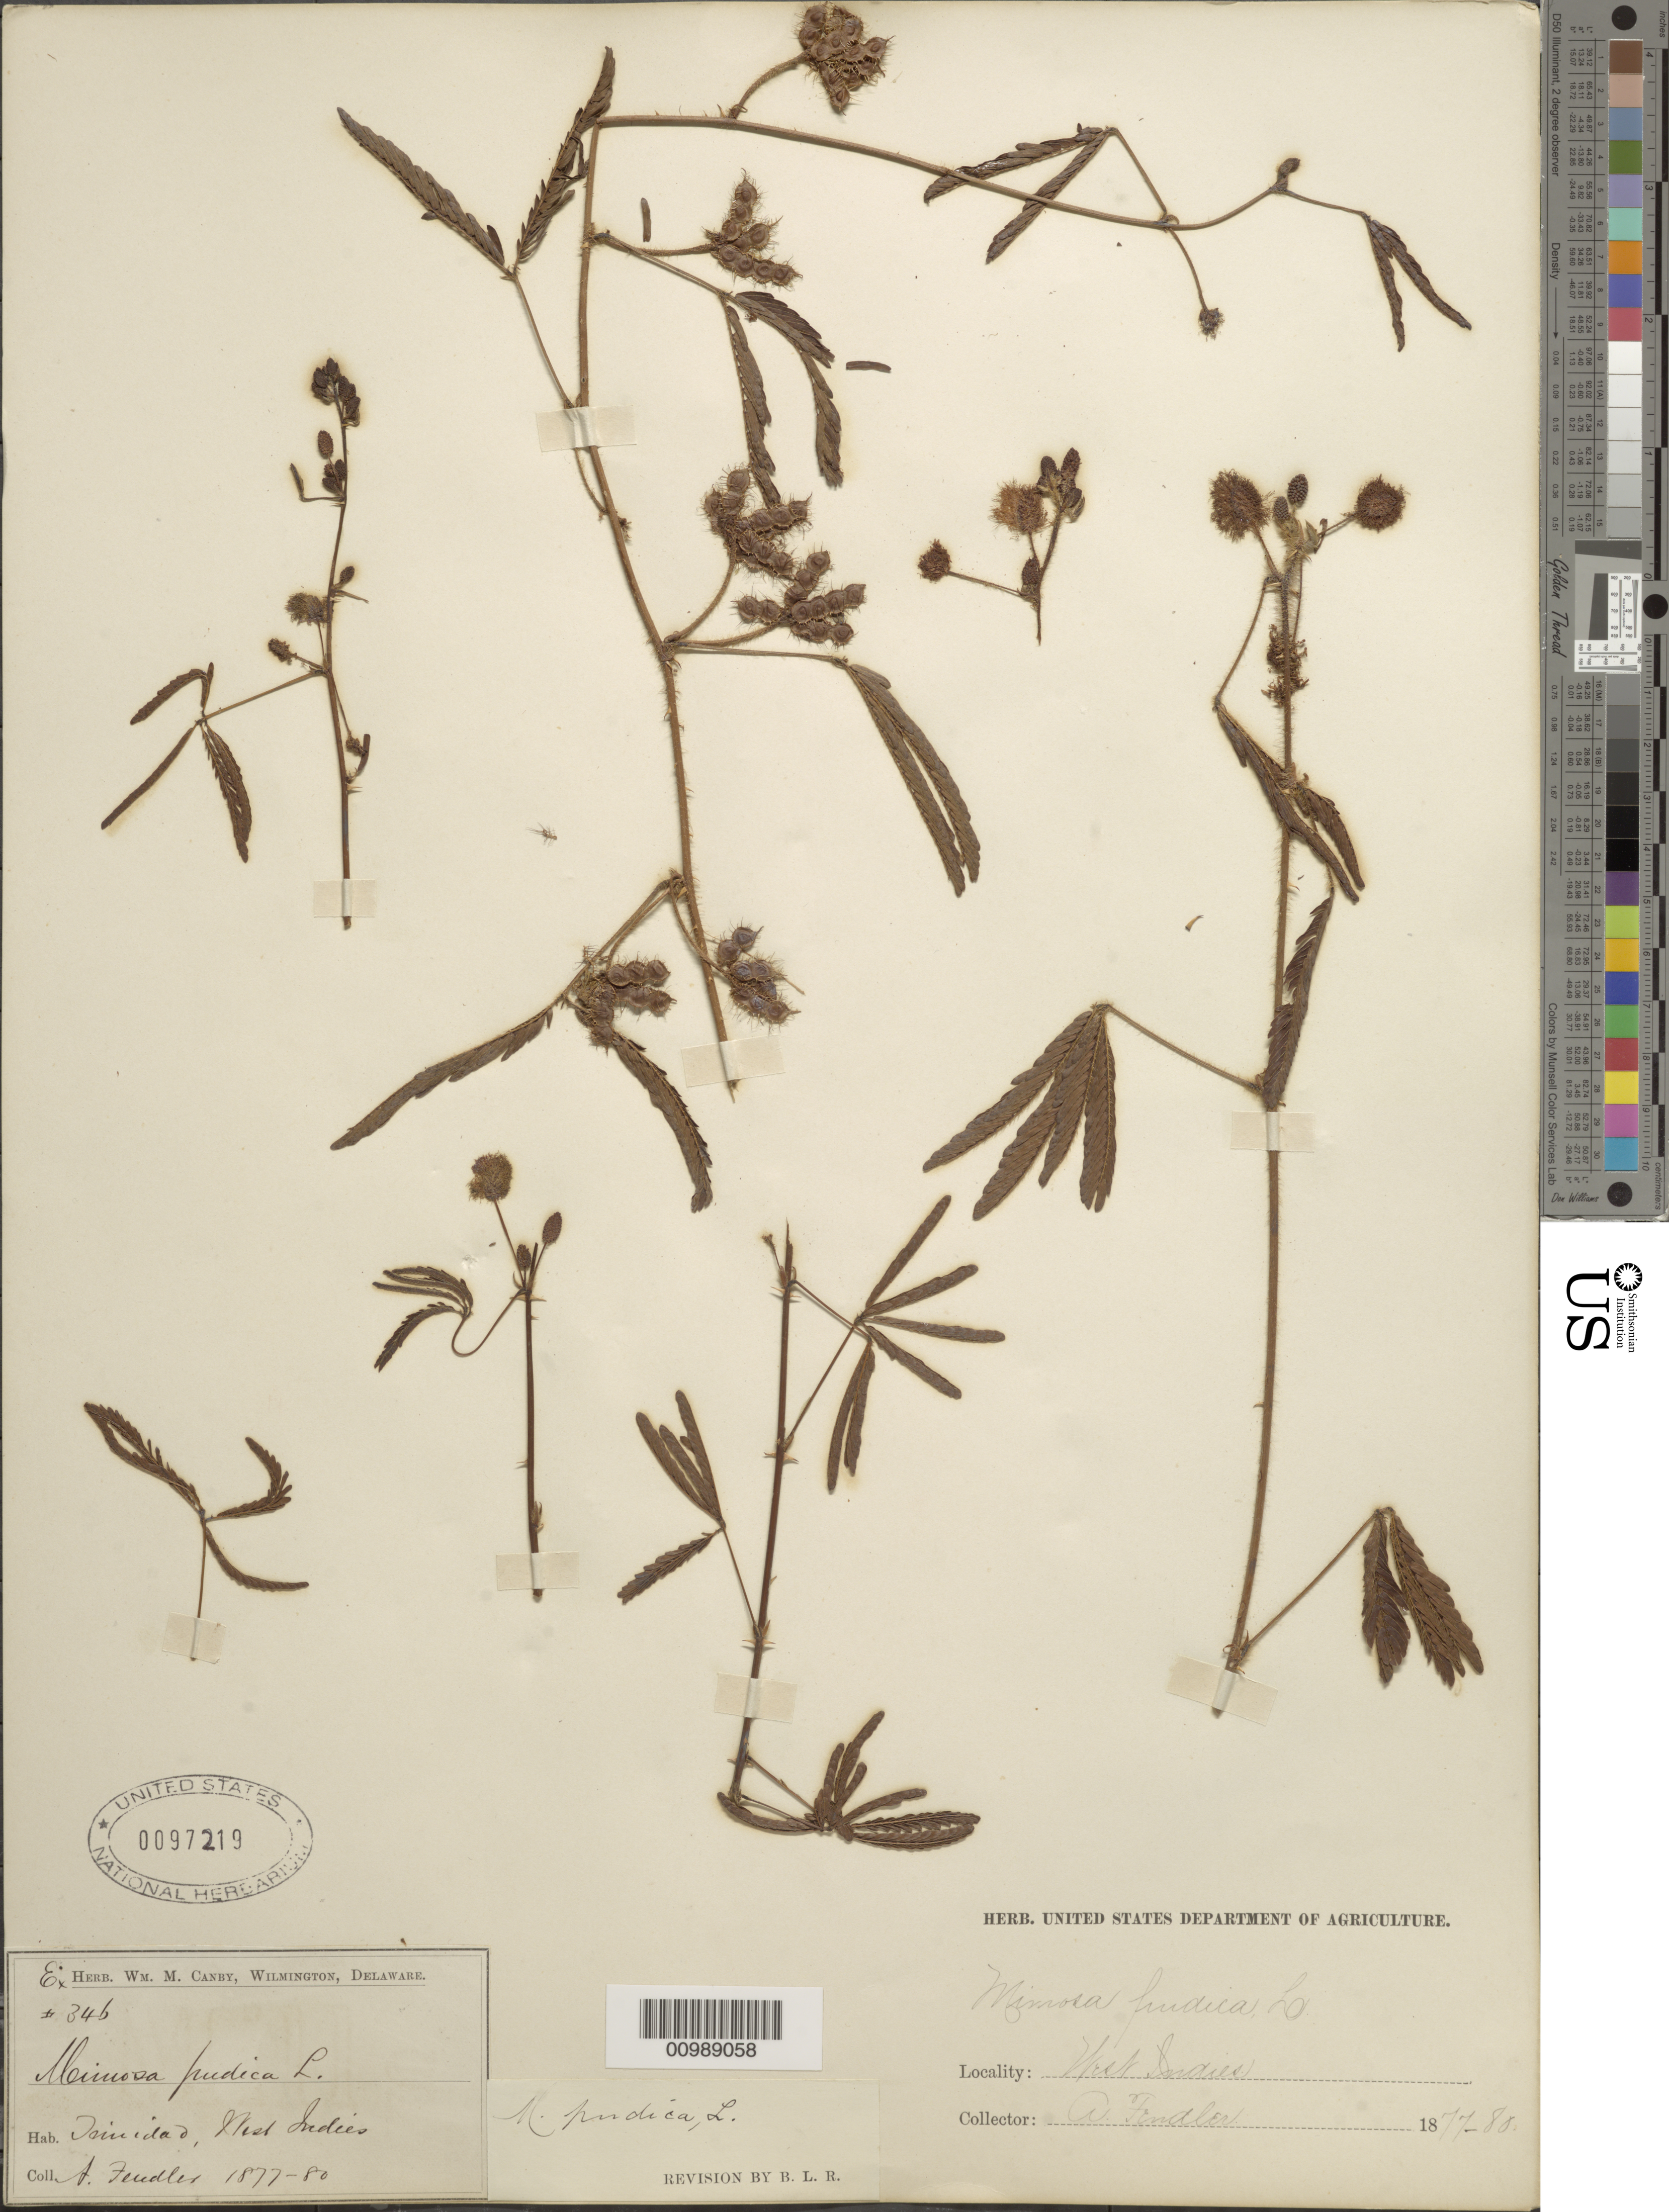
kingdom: Plantae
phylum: Tracheophyta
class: Magnoliopsida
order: Fabales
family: Fabaceae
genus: Mimosa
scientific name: Mimosa pudica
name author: L.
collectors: A. Fendler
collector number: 346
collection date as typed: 1877 to -- --- 1888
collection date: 1877/1888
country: Trinidad and Tobago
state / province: Trinidad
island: Trinidad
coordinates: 0 N, 0 E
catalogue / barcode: US 97219